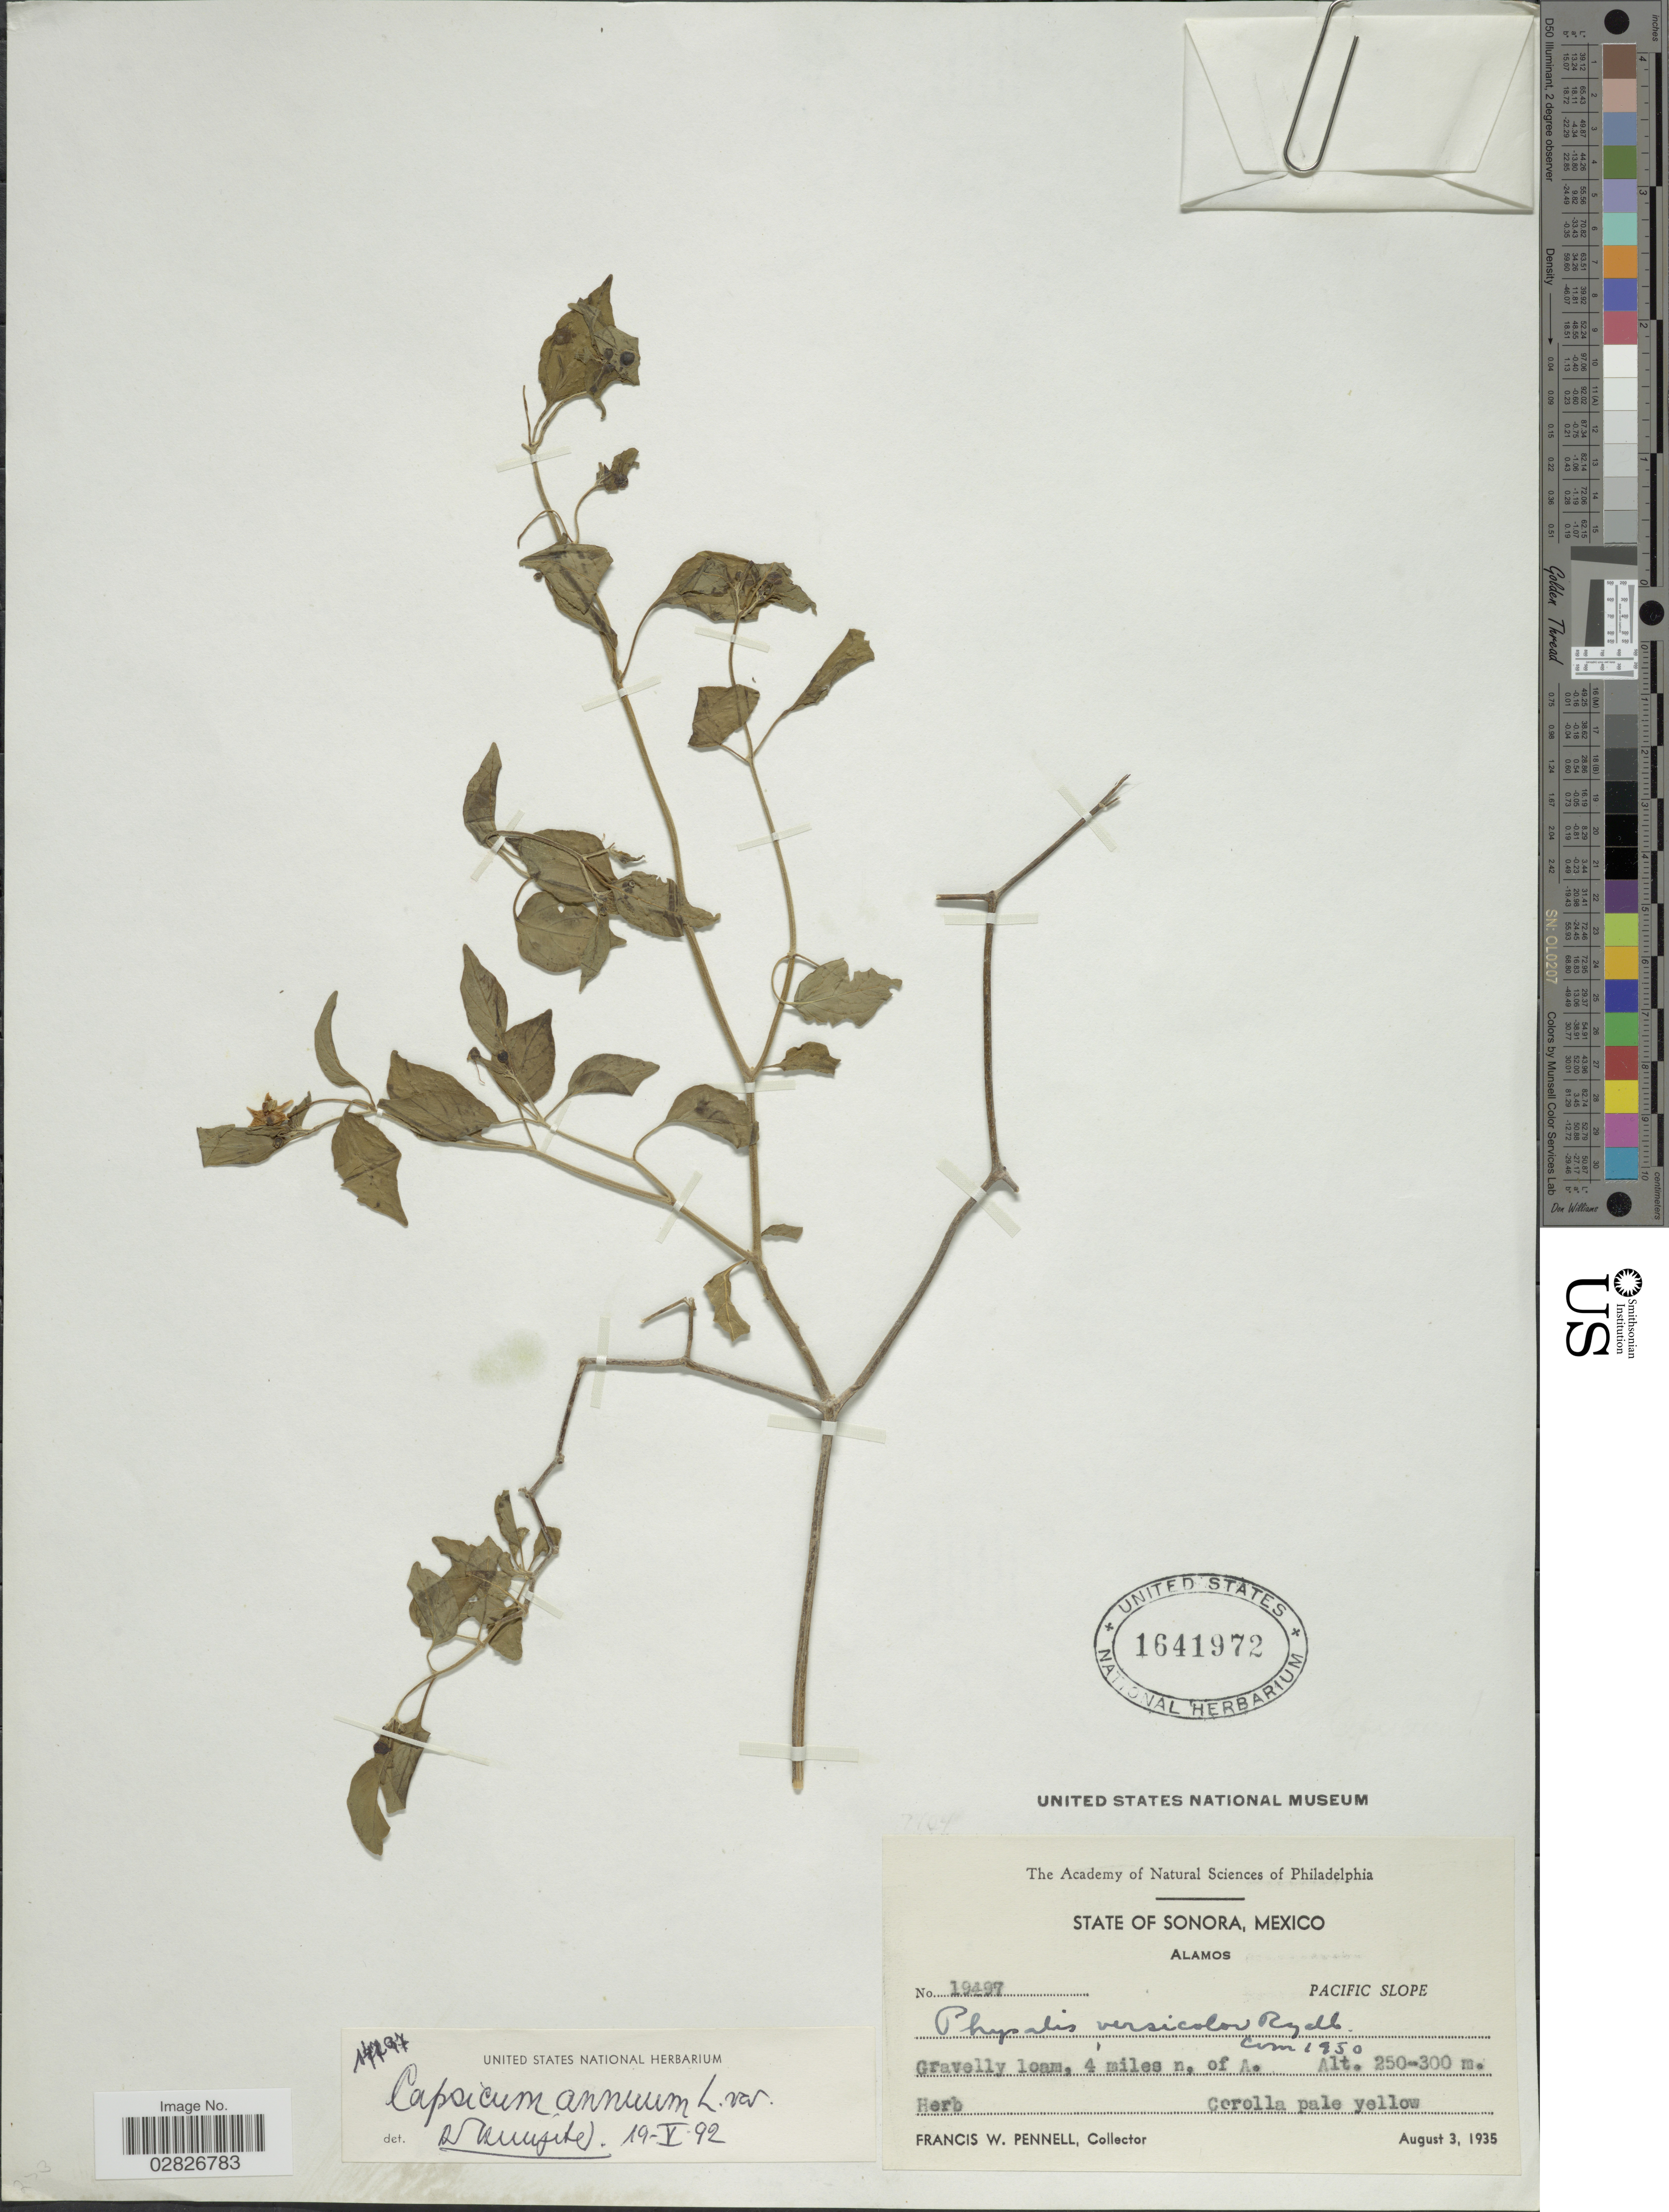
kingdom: Plantae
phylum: Tracheophyta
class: Magnoliopsida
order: Solanales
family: Solanaceae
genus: Capsicum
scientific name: Capsicum annuum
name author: L.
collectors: F. W. Pennell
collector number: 19497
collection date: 1935-08-03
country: Mexico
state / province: Sonora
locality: Alamos, Pacific Slope, Gravelly loam, 4 miles n, of A.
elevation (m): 250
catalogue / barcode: US 1641972